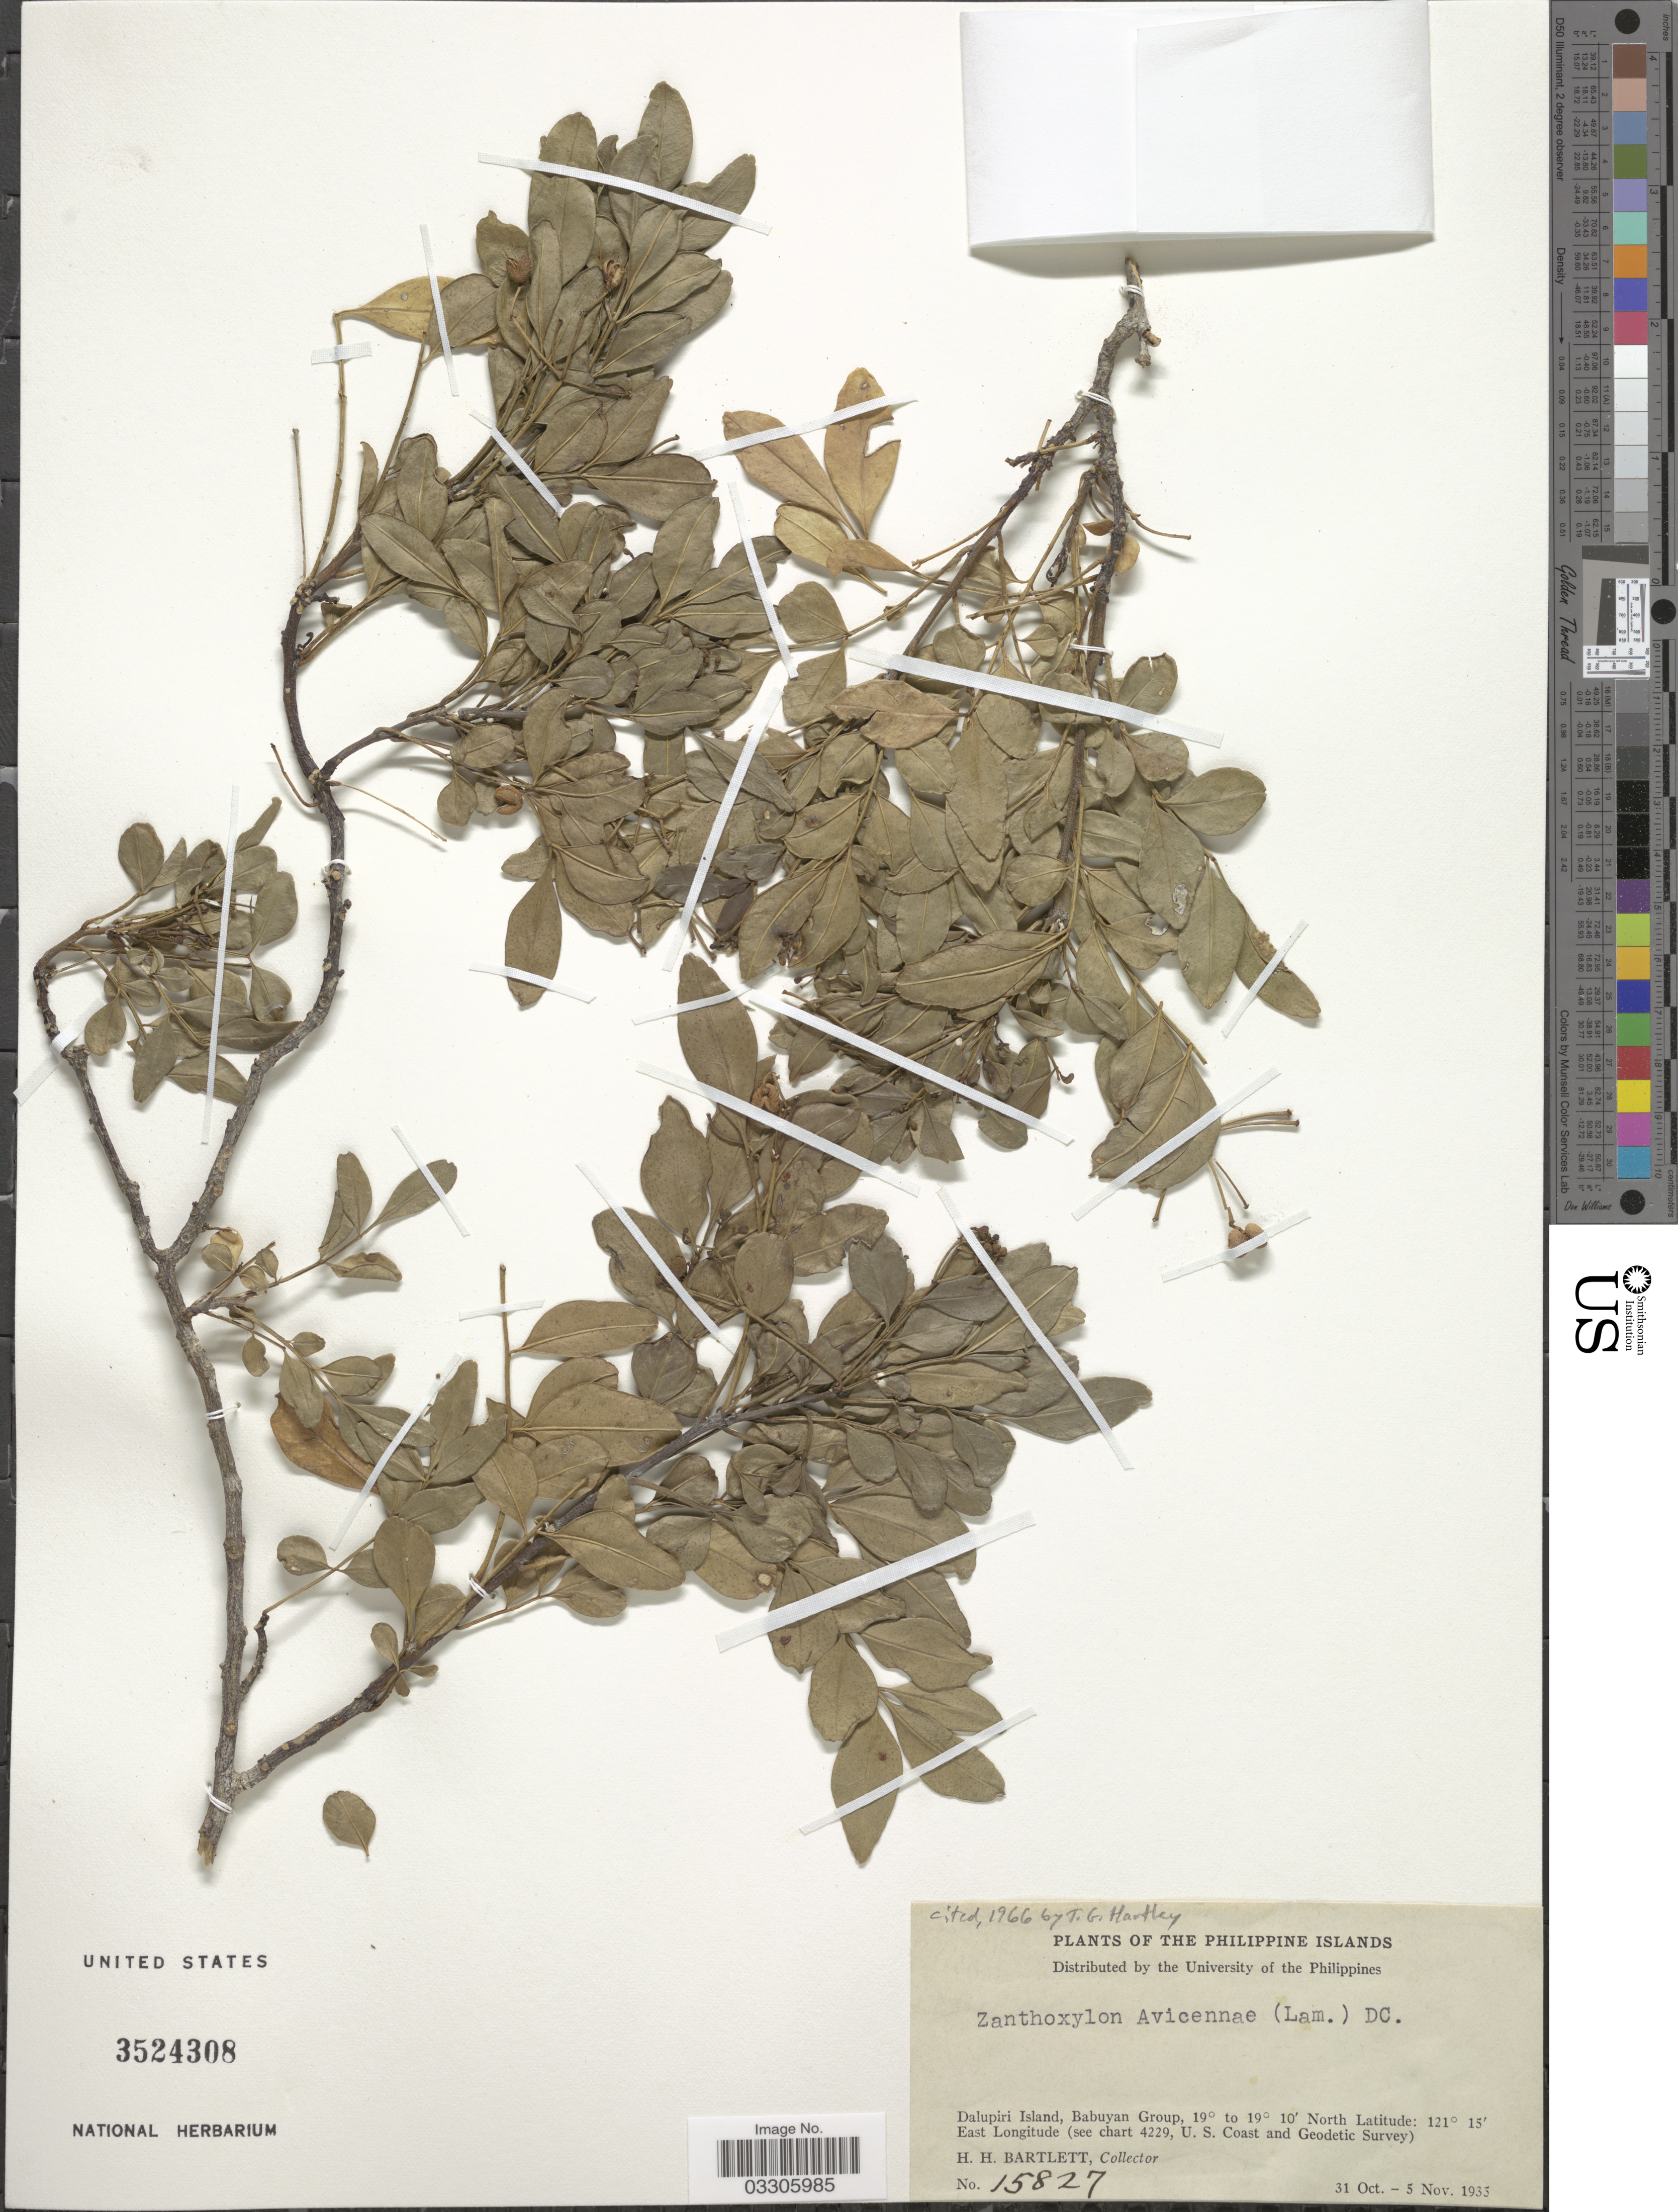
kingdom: Plantae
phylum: Tracheophyta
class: Magnoliopsida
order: Sapindales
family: Rutaceae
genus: Zanthoxylum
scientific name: Zanthoxylum avicennae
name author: (Lam.) DC.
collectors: H. H. Bartlett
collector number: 15827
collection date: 1935-10-31/1935-11-05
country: Philippines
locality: Dalupiri Island, Babuyan Group.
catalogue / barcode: US 3524308